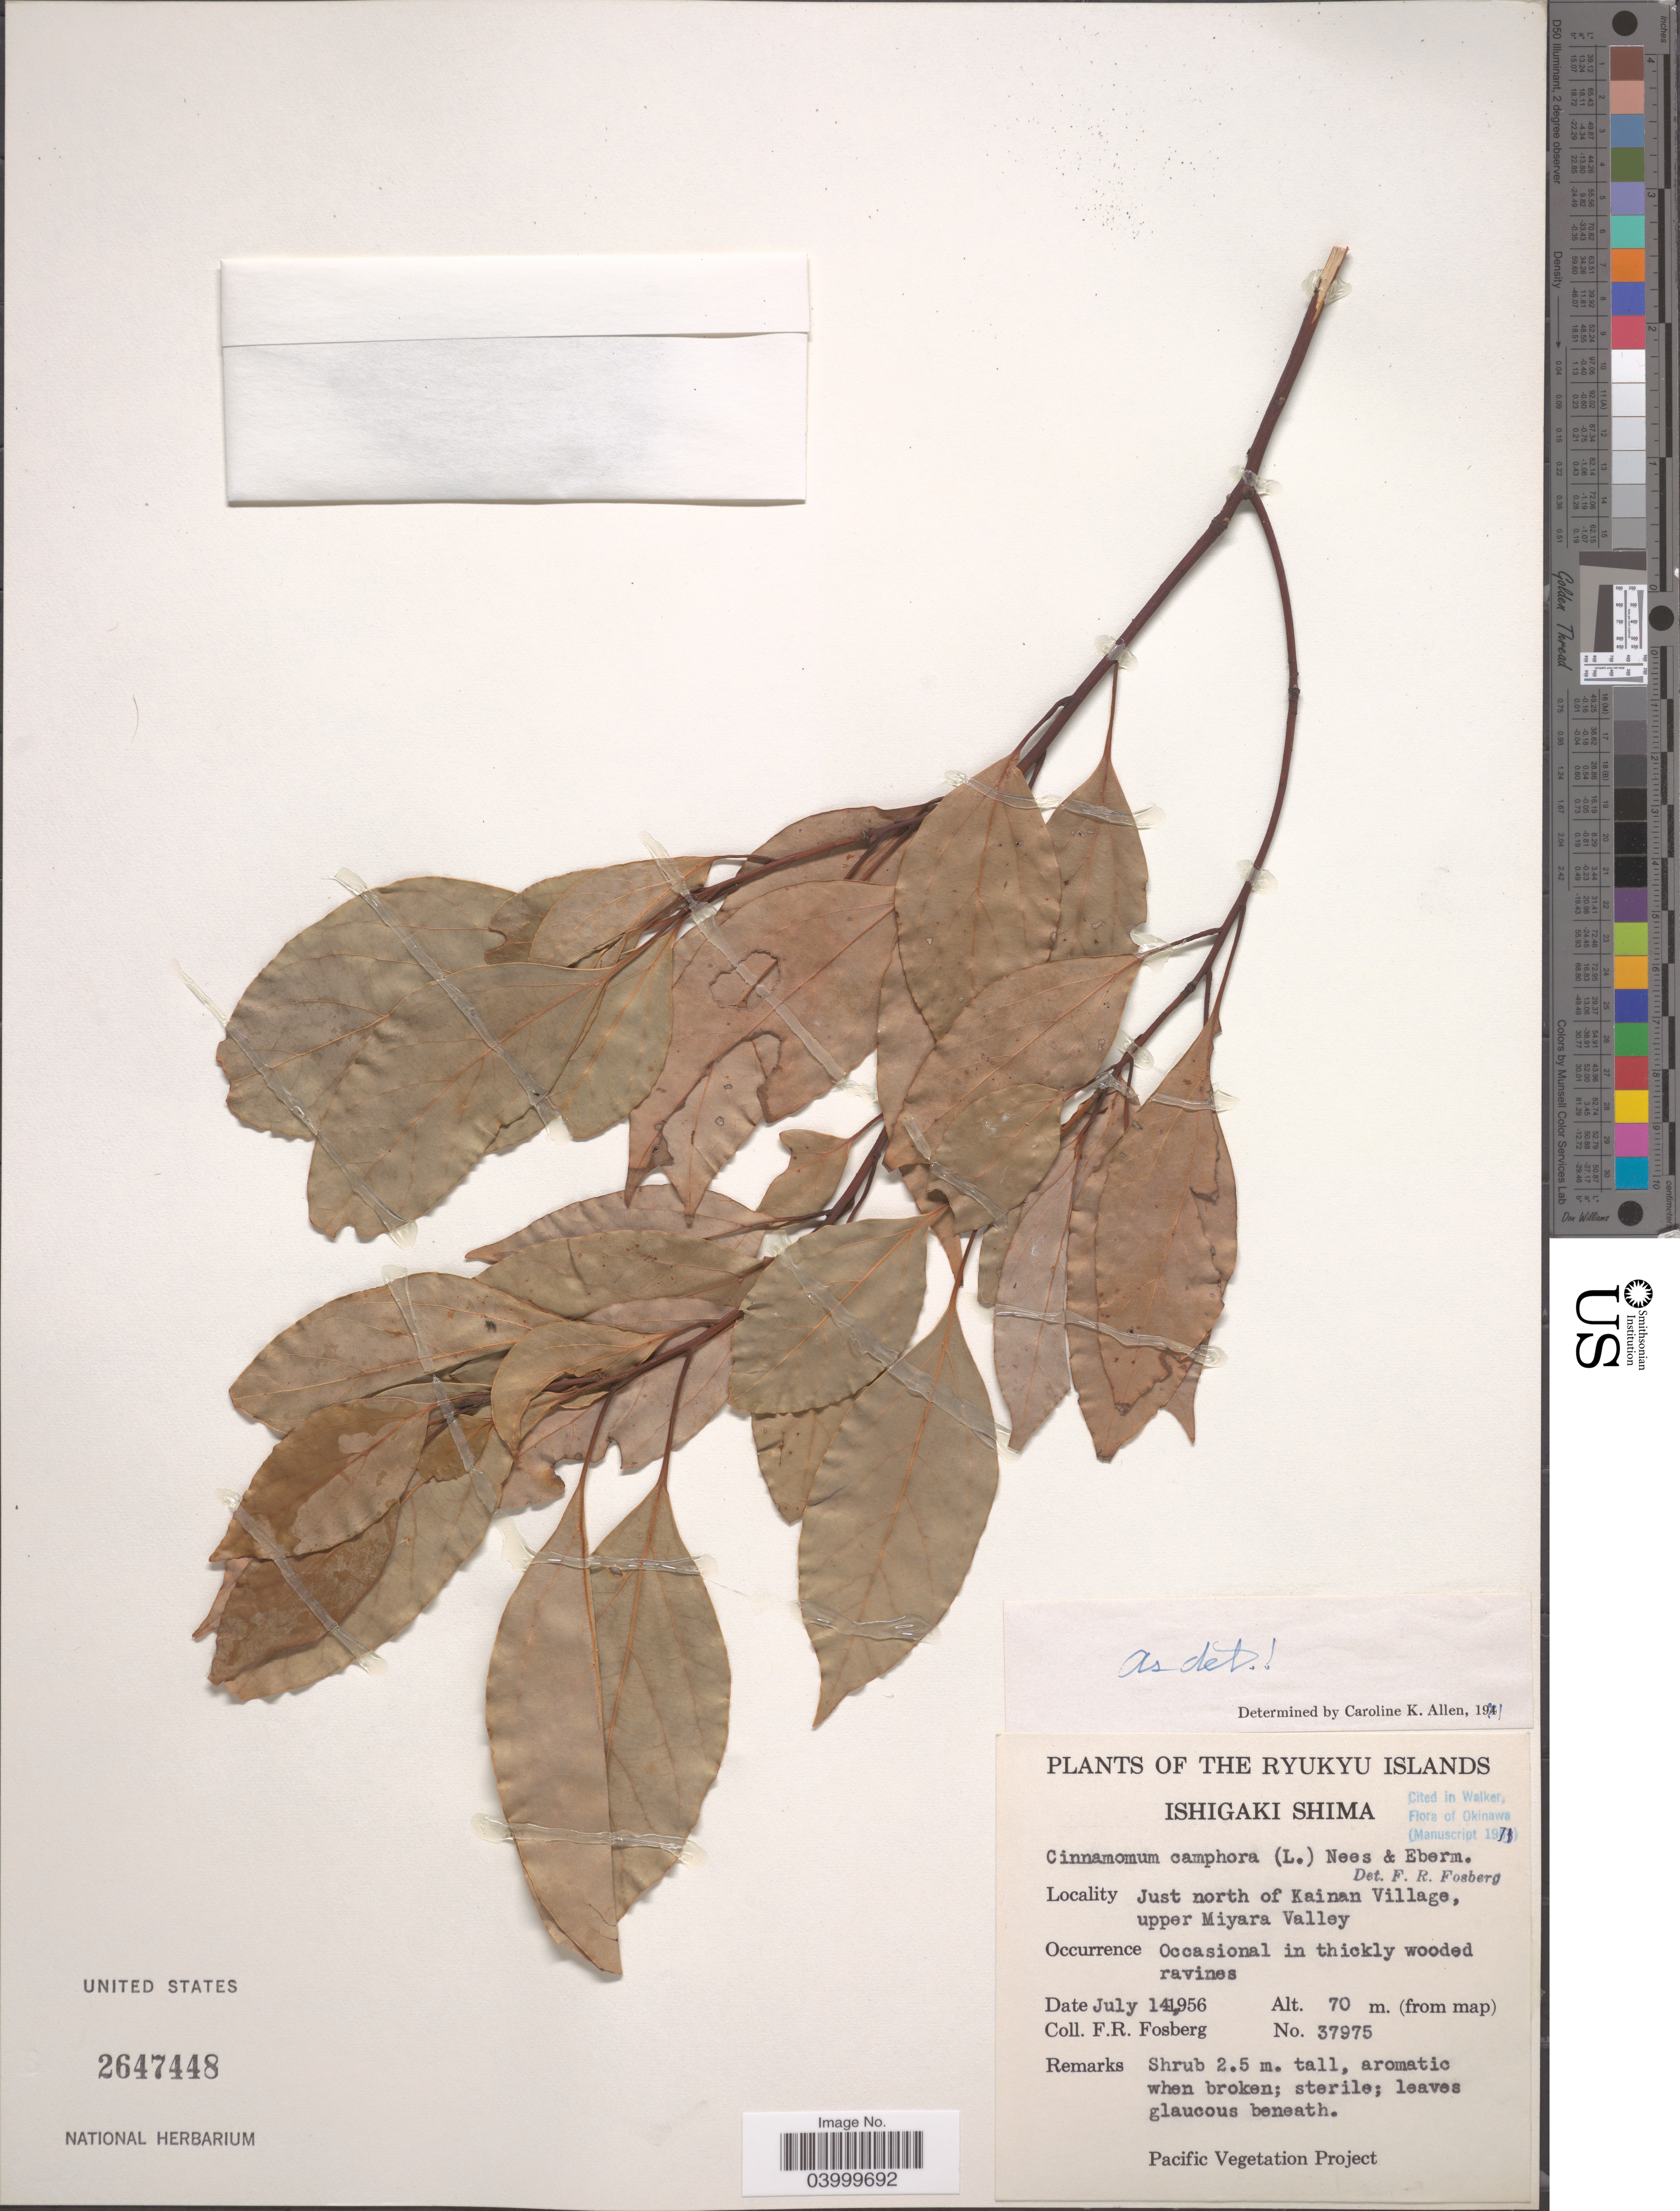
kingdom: Plantae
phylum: Tracheophyta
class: Magnoliopsida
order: Laurales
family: Lauraceae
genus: Cinnamomum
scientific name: Cinnamomum camphora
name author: (L.) J. Presl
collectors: F. R. Fosberg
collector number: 37975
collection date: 1956-07-14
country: Japan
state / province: Okinawa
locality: The Ryukyu Islands. Ishigaki Shima. Just north of Kainan Village, upper Miyara Valley.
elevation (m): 70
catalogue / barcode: US 2647448